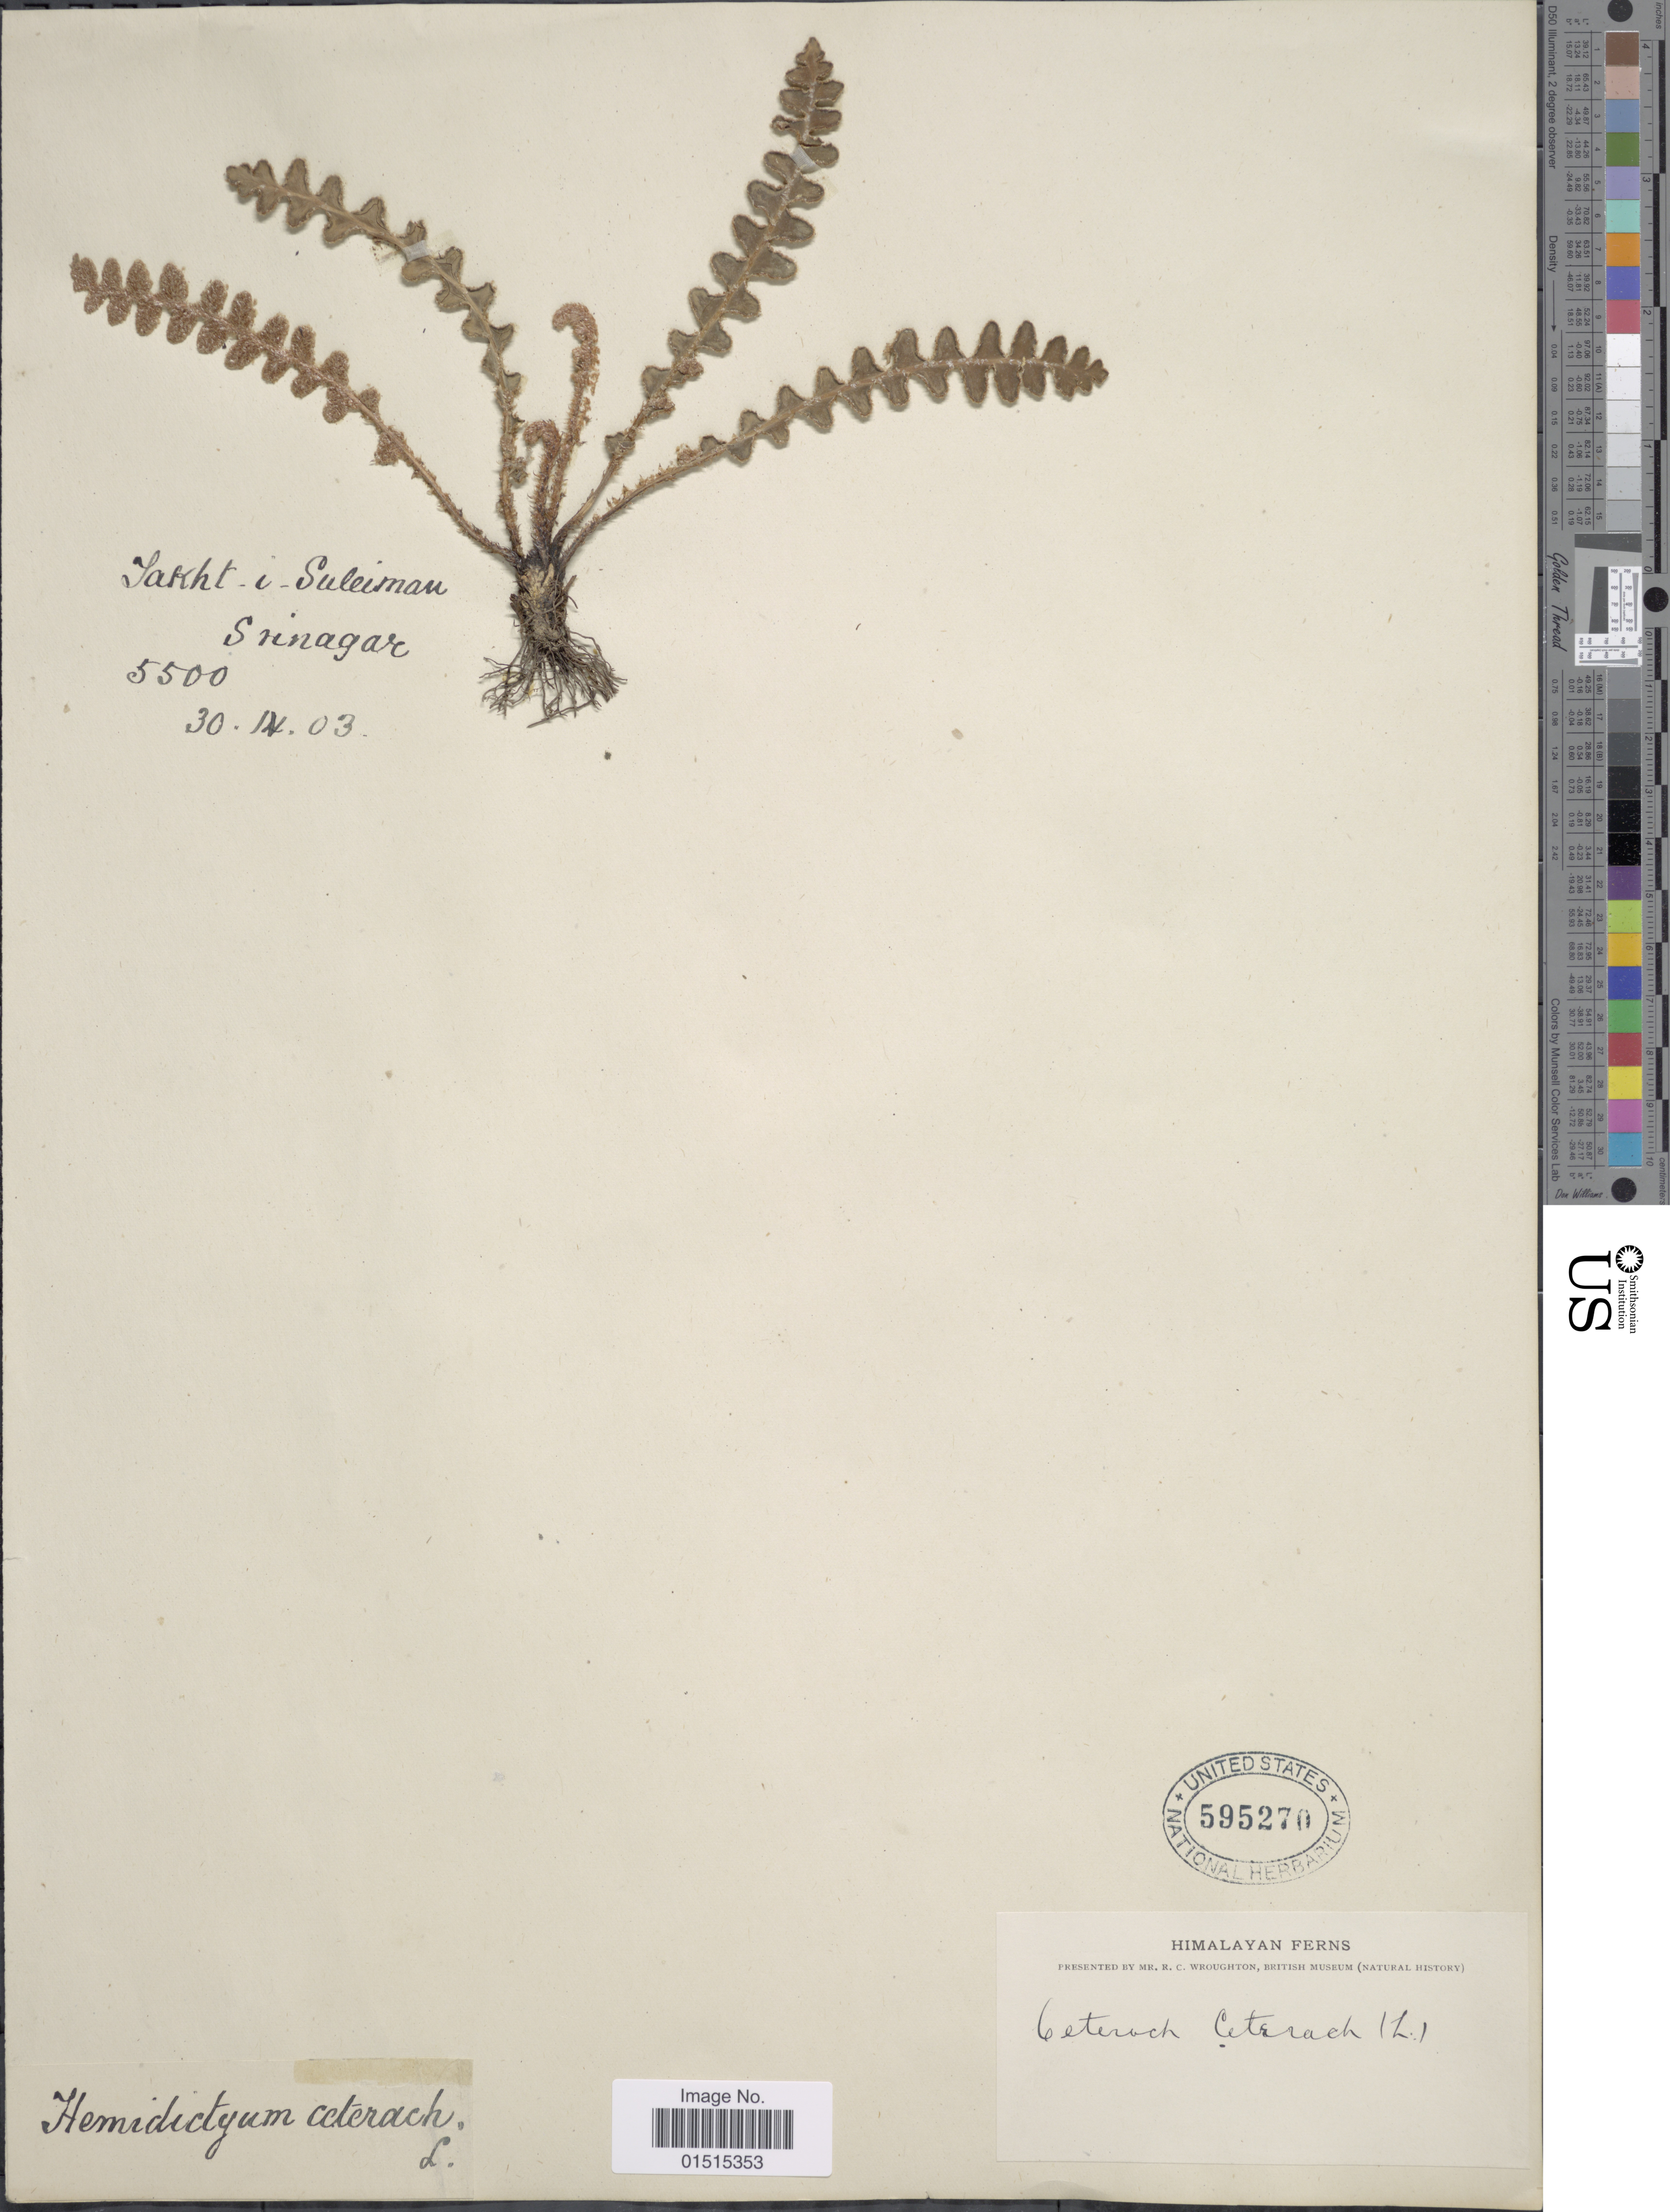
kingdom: Plantae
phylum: Tracheophyta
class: Polypodiopsida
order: Polypodiales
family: Aspleniaceae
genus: Asplenium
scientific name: Asplenium officinarum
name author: DC.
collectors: R. Wroughton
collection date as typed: Transcribed d/m/y: 30/4/3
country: India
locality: Himalaya, Srinagar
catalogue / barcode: US 595270